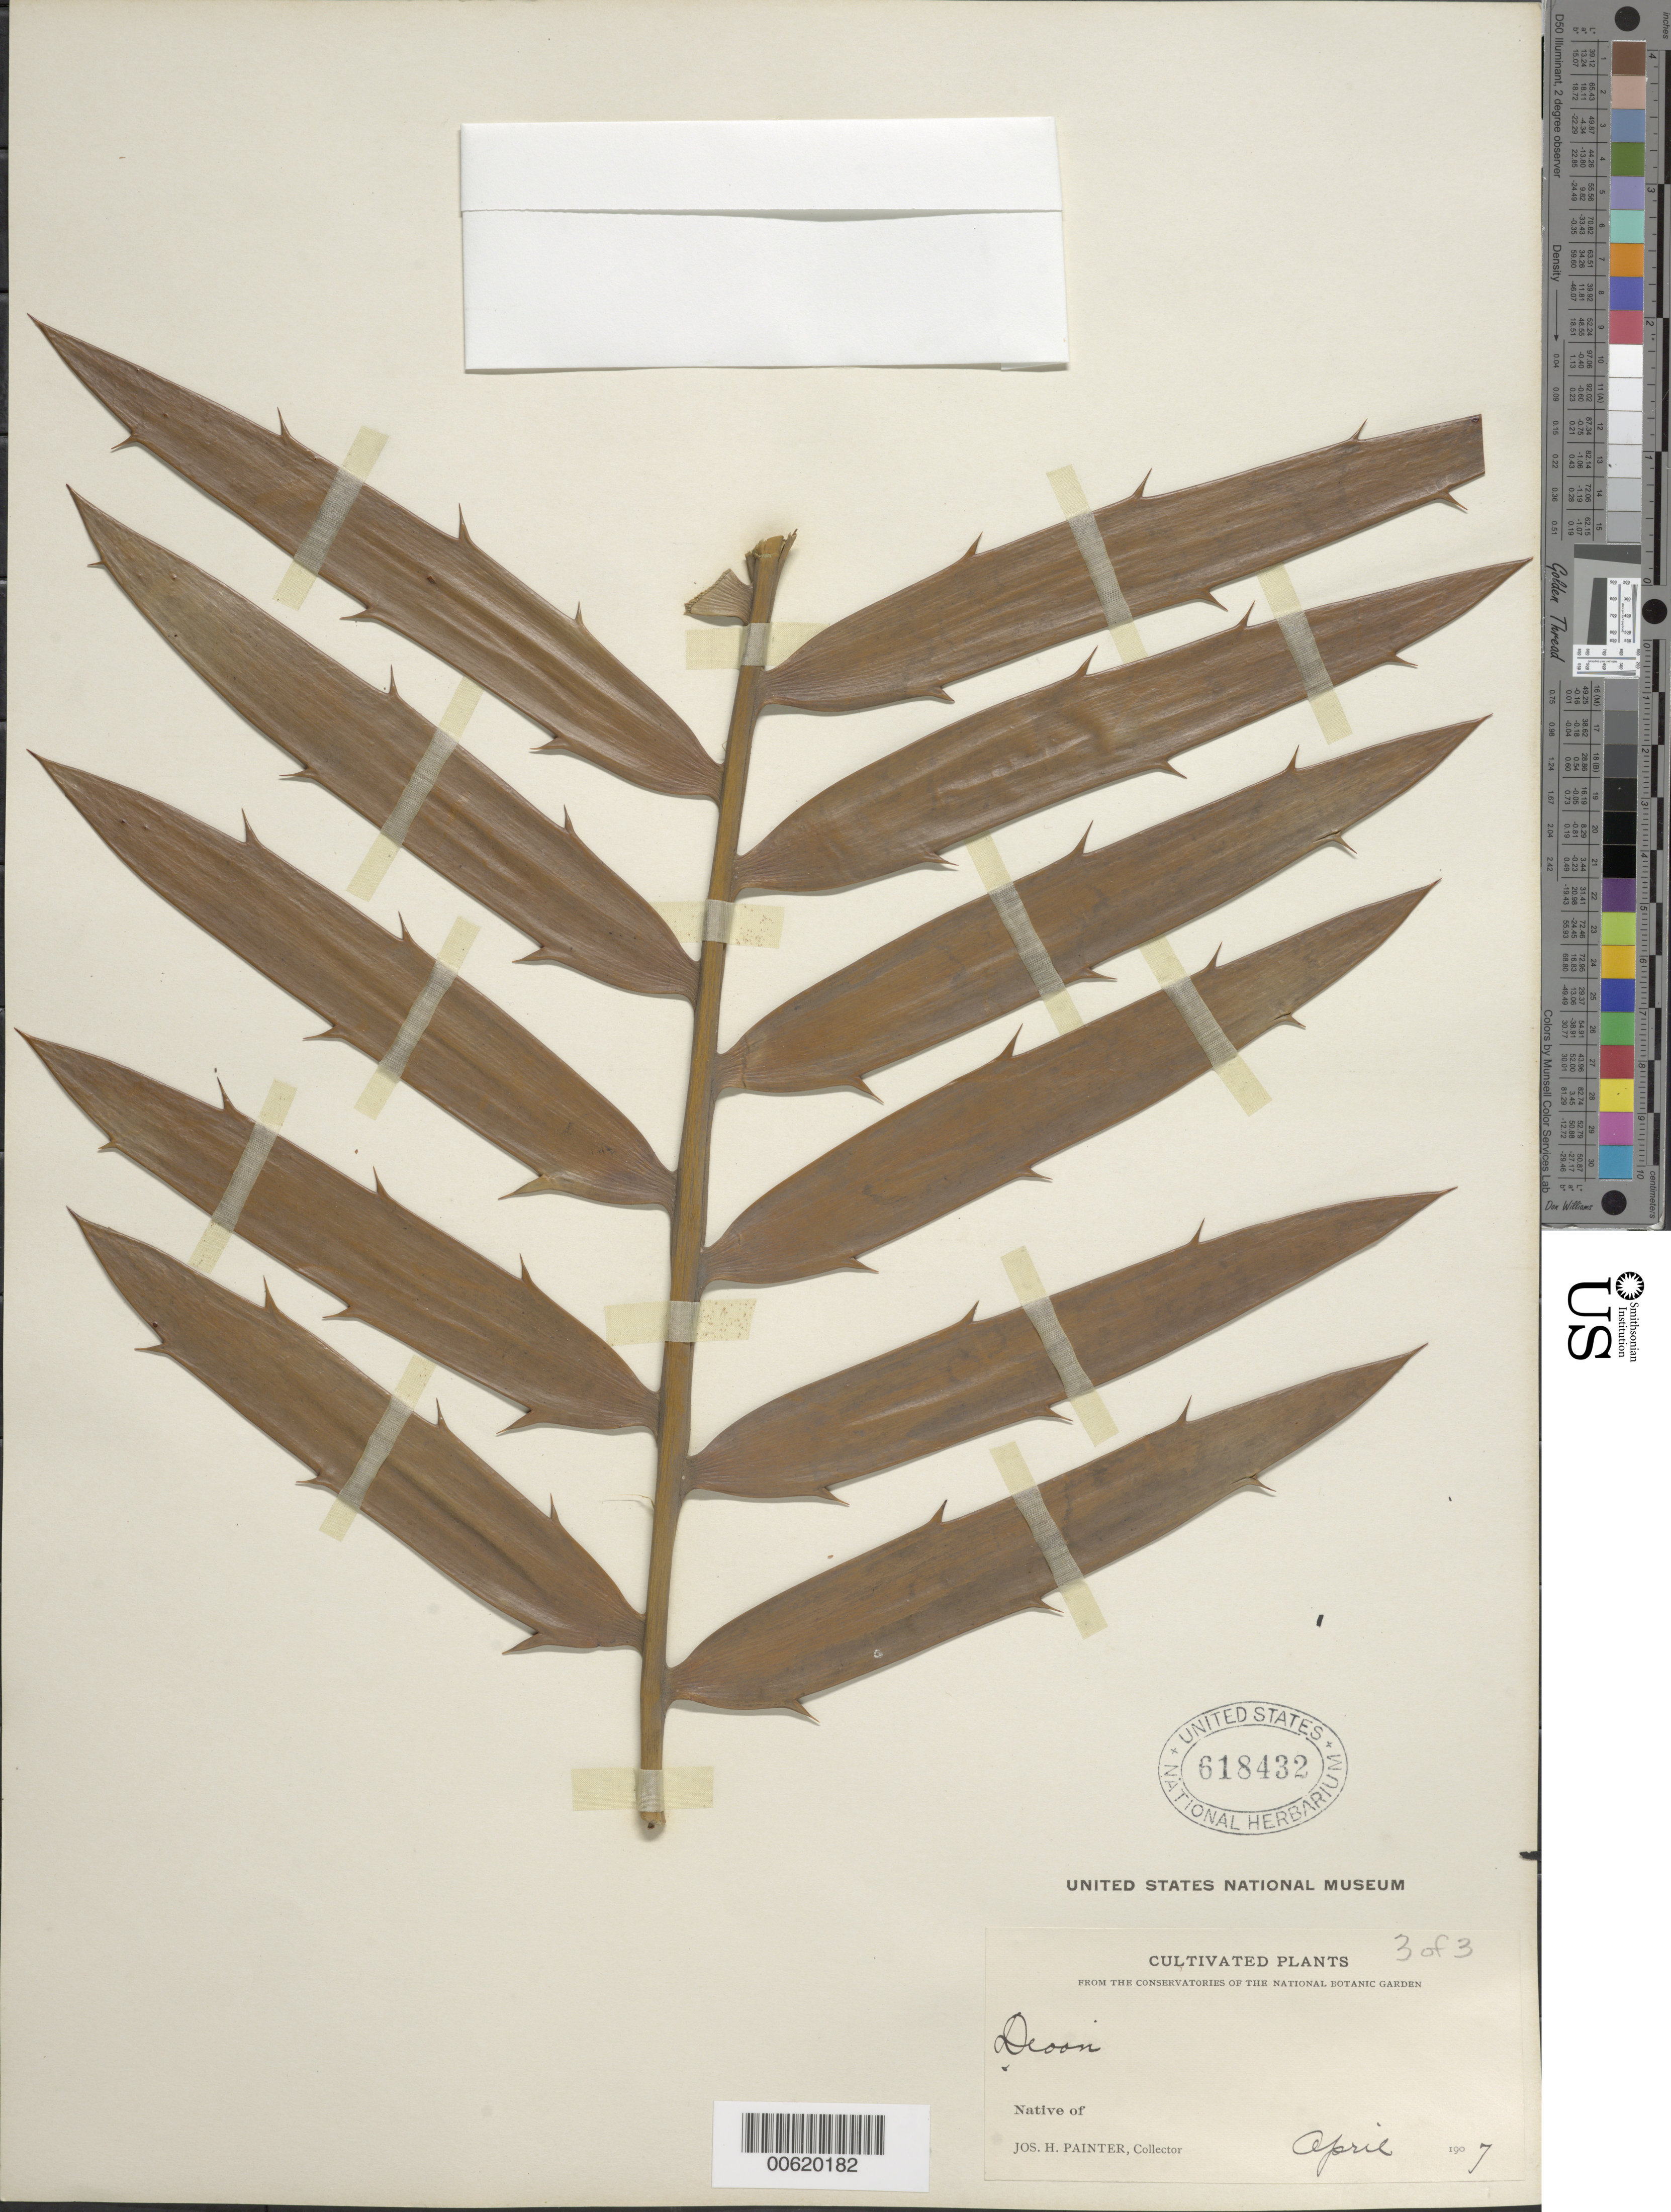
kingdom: Plantae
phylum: Tracheophyta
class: Cycadopsida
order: Cycadales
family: Zamiaceae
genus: Encephalartos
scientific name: Encephalartos longifolius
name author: F. Lehm.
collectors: J. H. Painter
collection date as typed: Apr 1907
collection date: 1907-04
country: United States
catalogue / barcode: US 618432